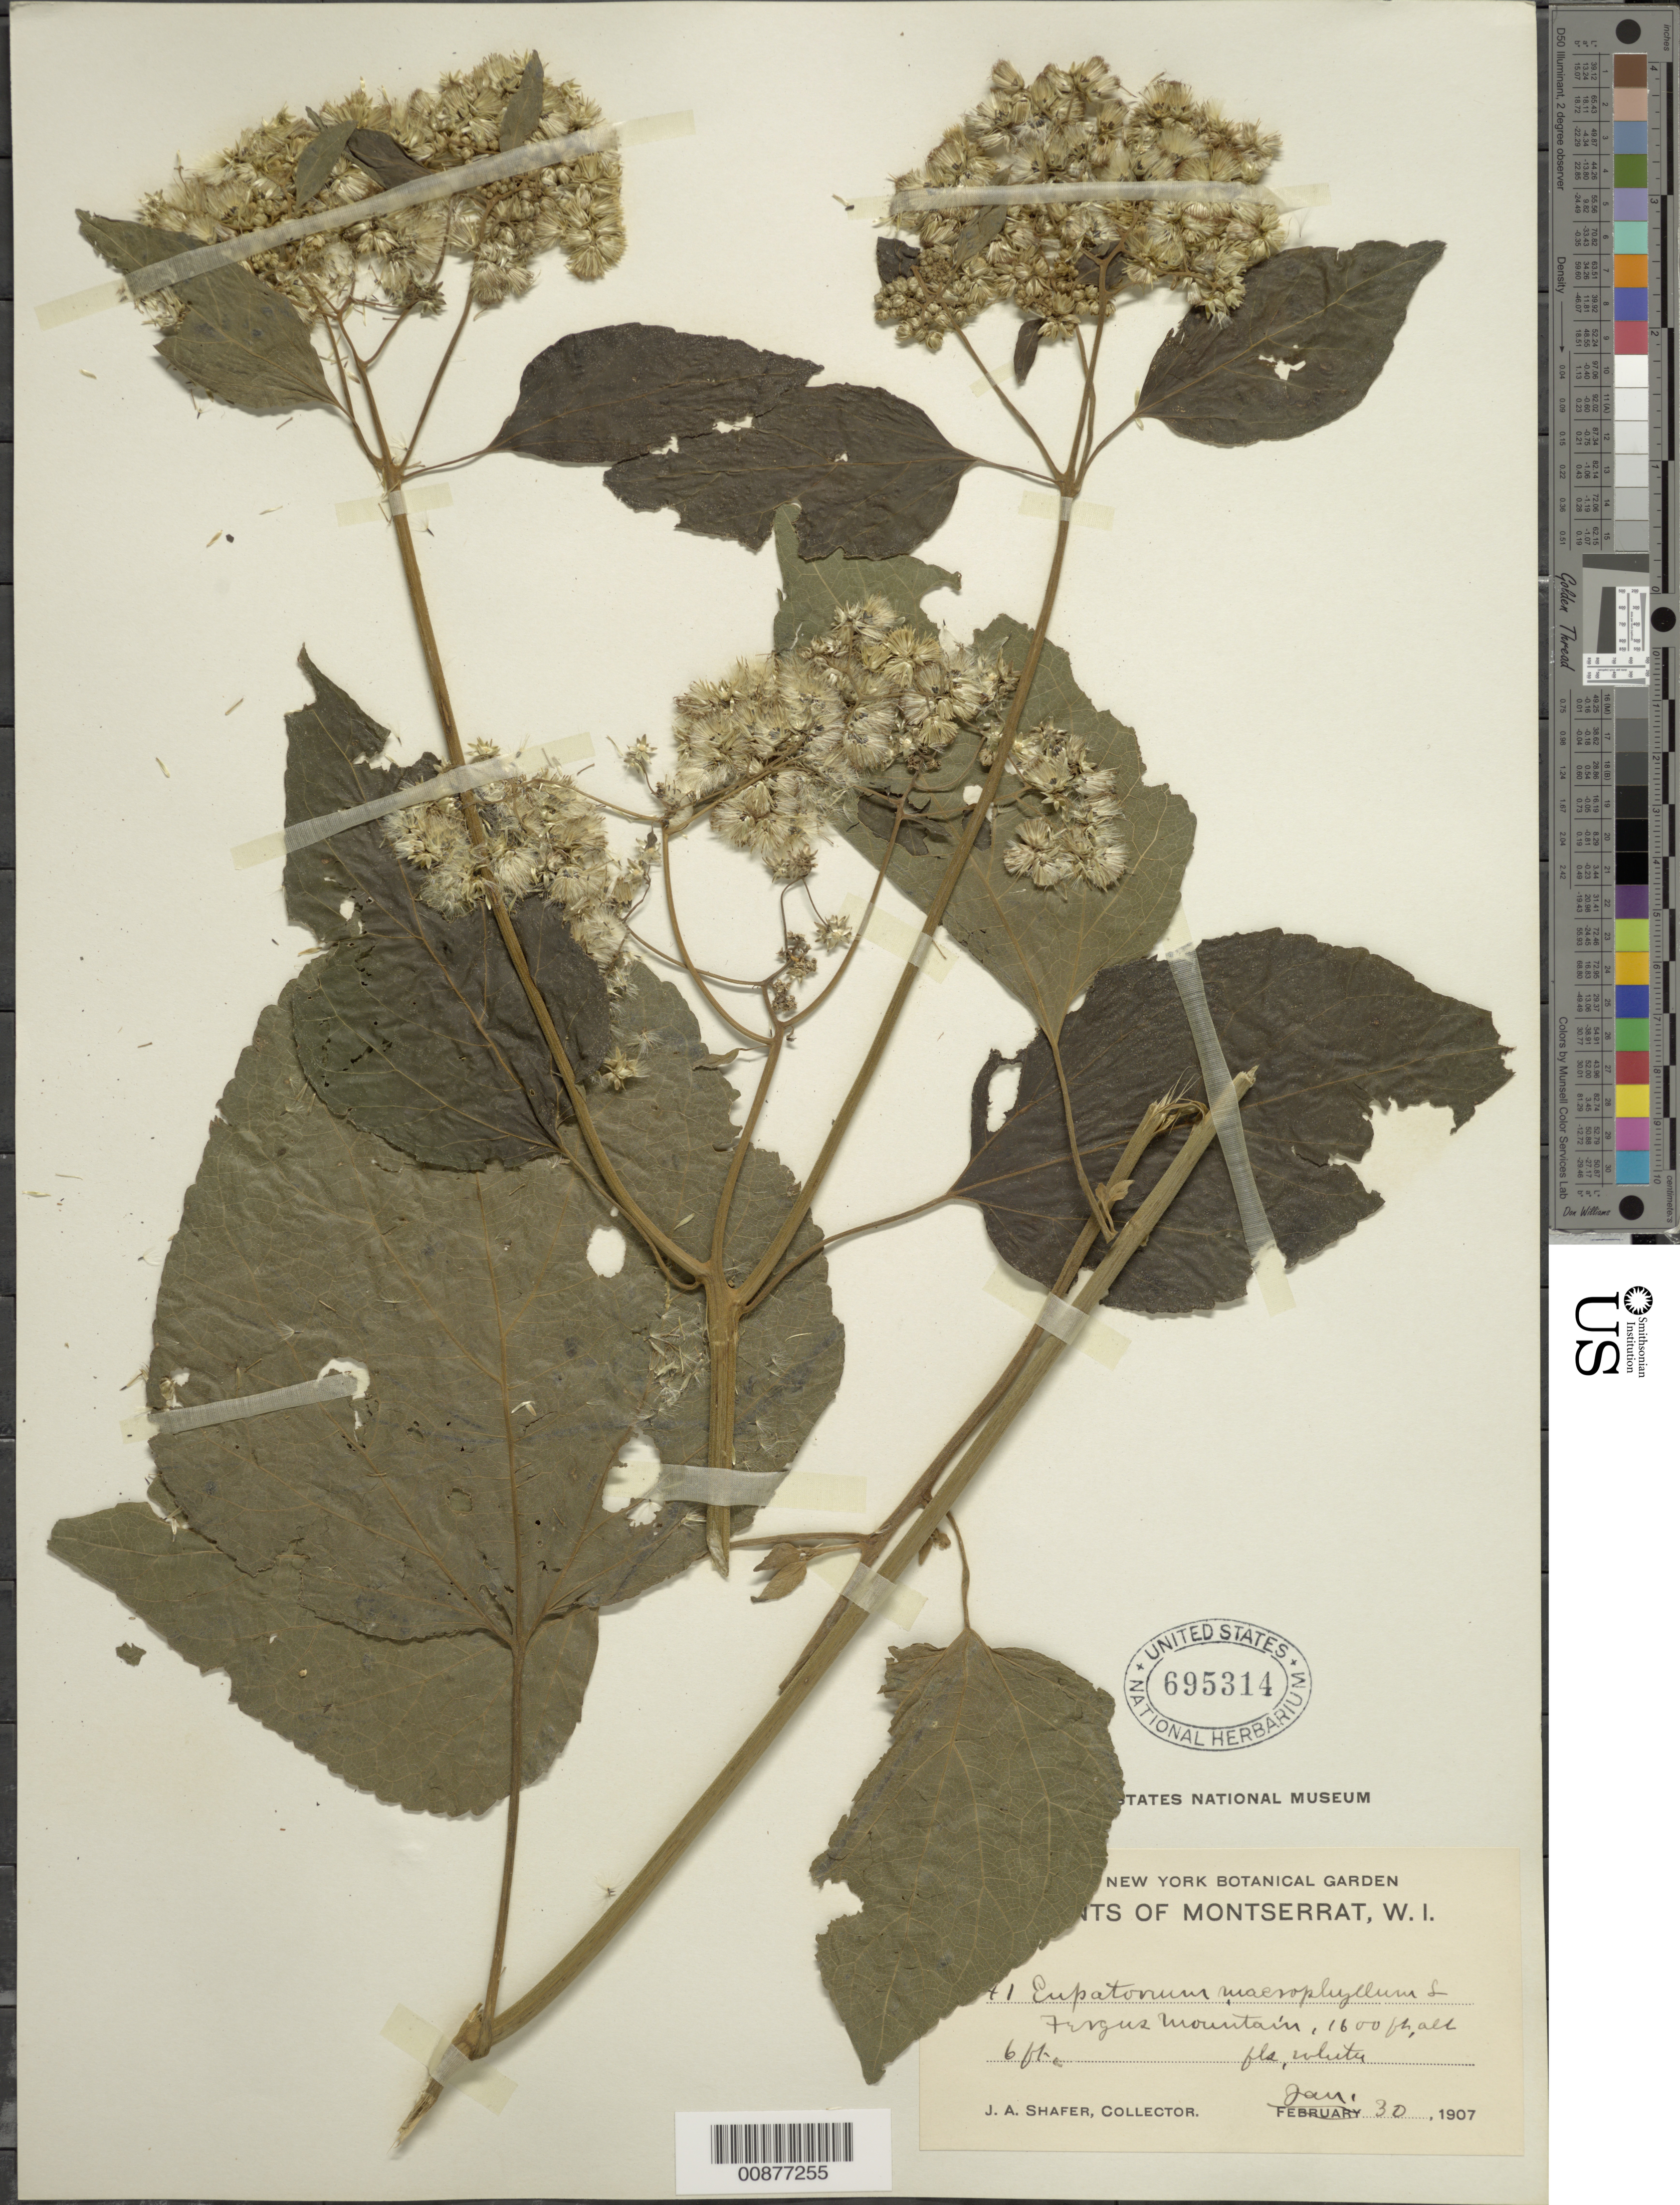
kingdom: Plantae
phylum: Tracheophyta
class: Magnoliopsida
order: Asterales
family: Asteraceae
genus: Hebeclinium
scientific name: Hebeclinium macrophyllum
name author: (L.) DC.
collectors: J. A. Shafer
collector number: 341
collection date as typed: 30 Jan 1907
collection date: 1907-01-30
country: Montserrat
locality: Fergus Mountain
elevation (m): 488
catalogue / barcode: US 695314